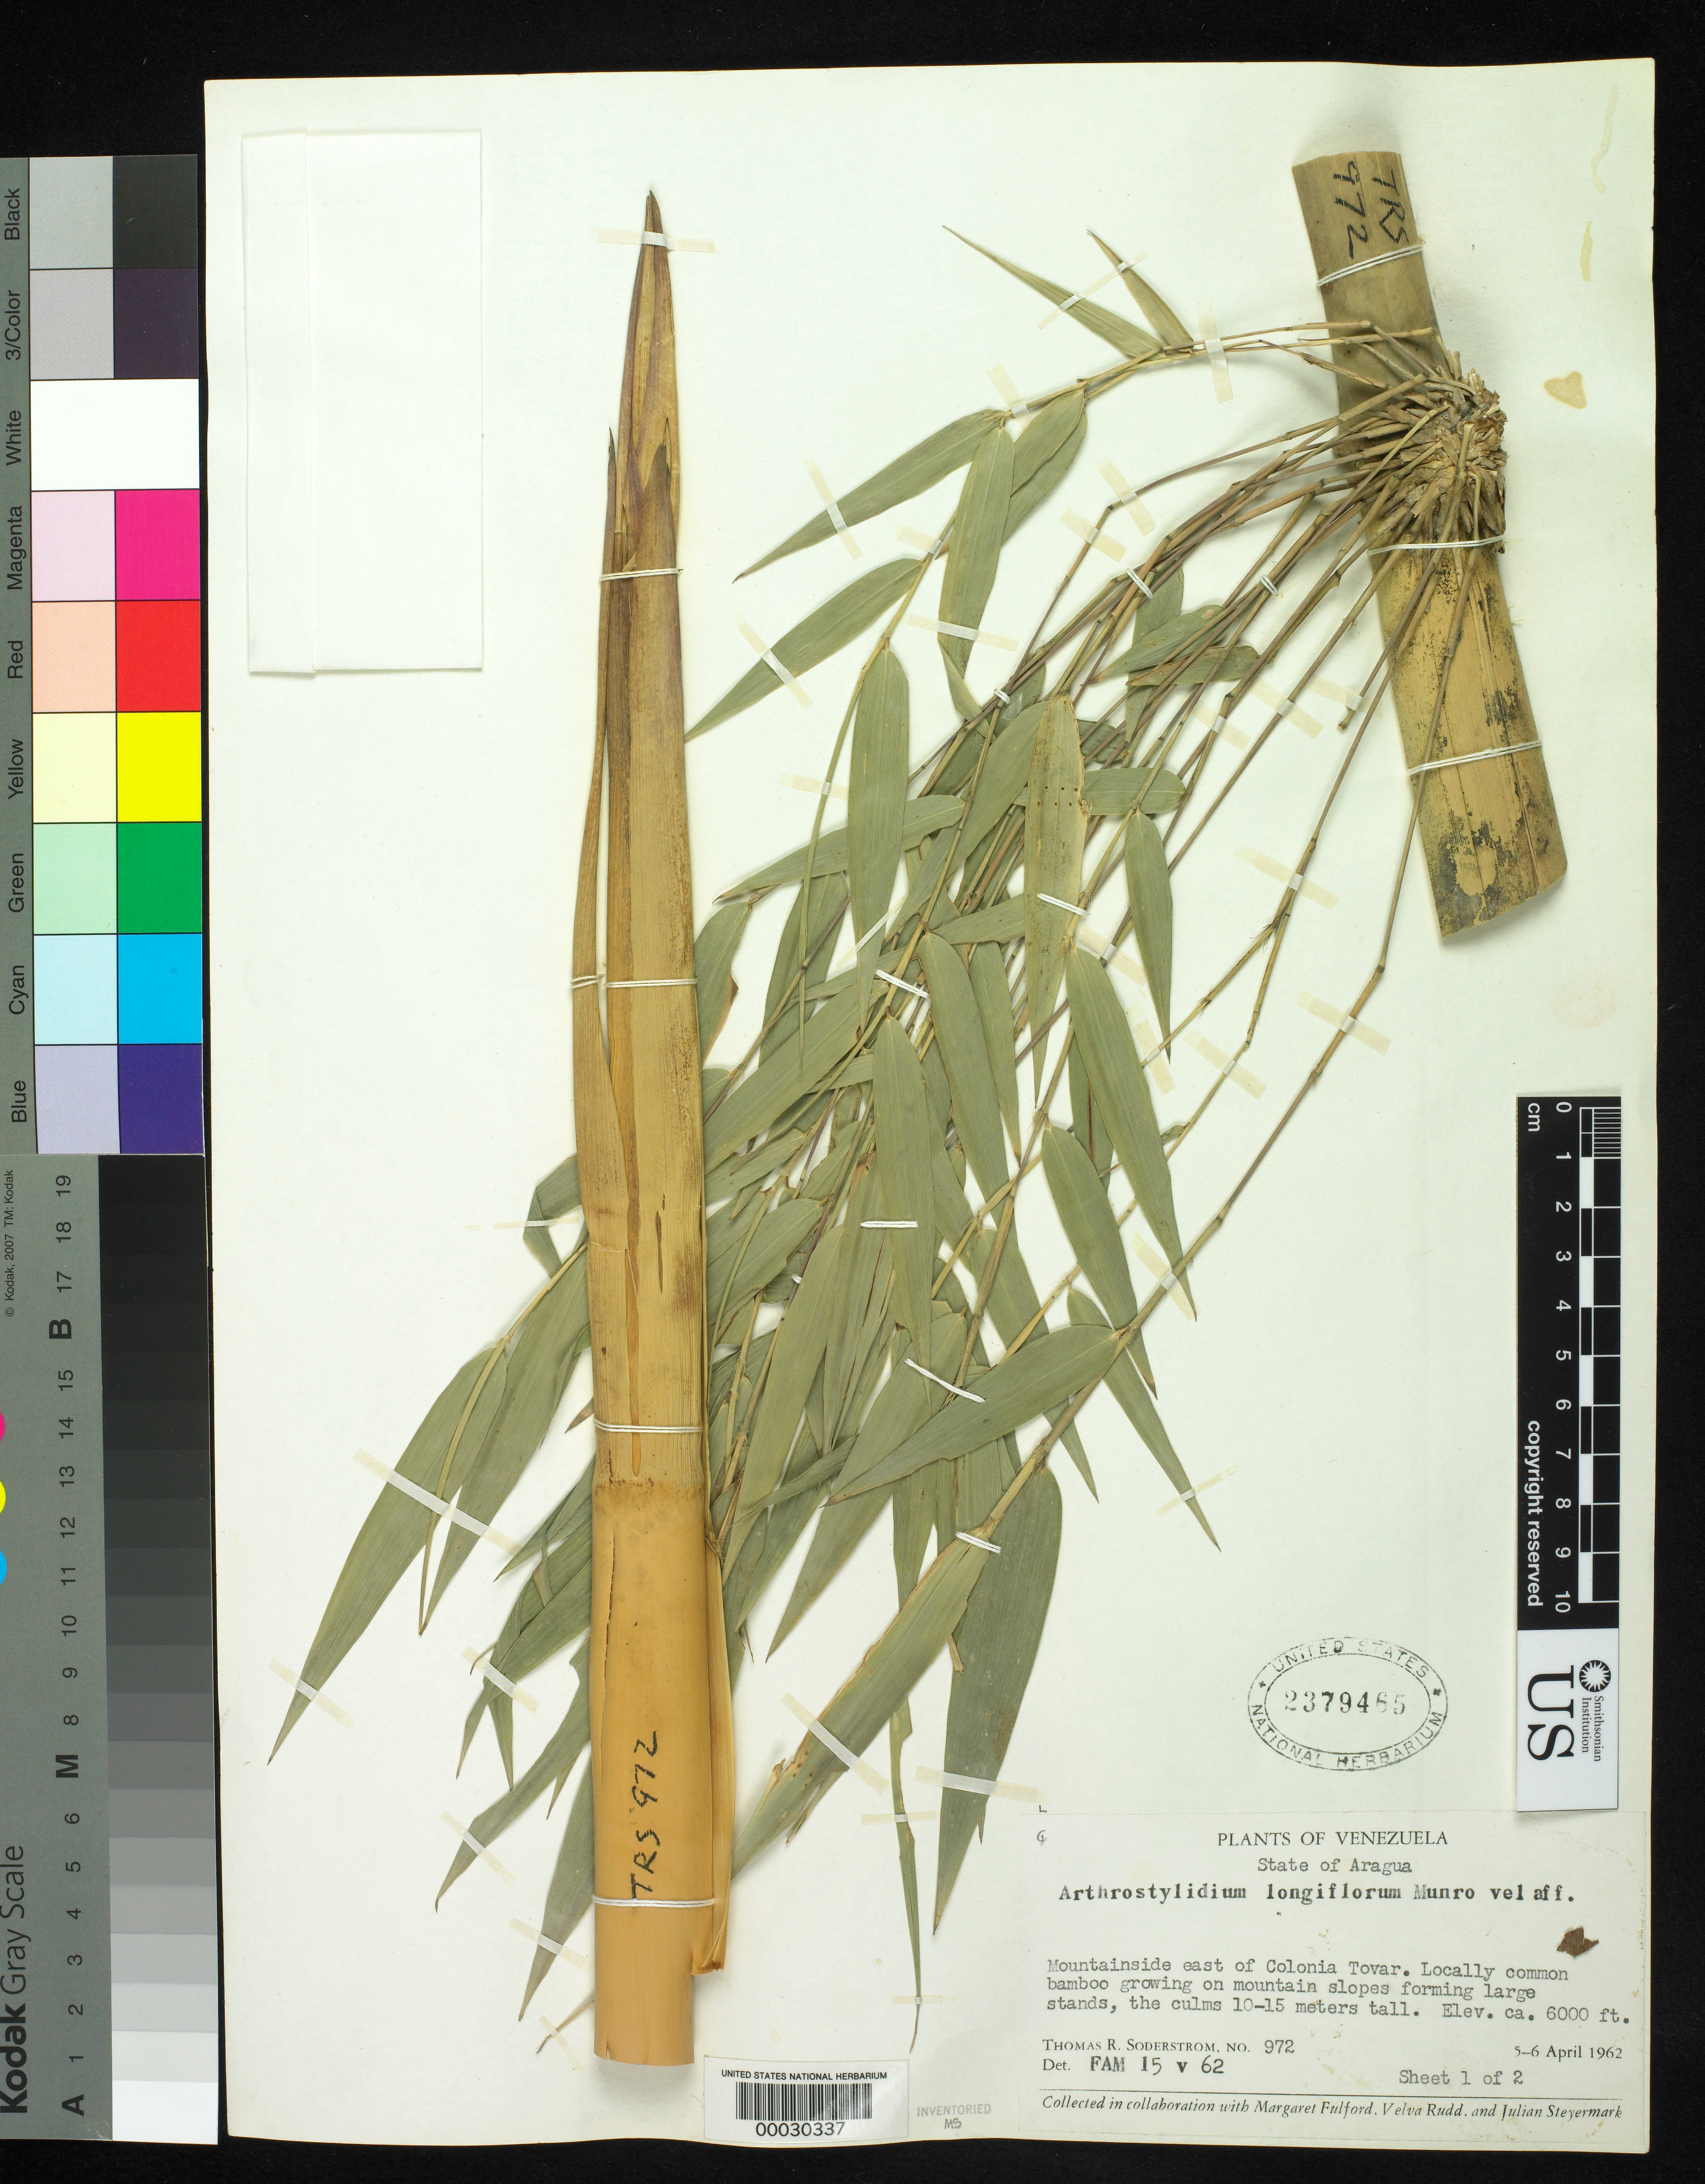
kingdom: Plantae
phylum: Tracheophyta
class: Liliopsida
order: Poales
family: Poaceae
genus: Arthrostylidium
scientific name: Arthrostylidium longiflorum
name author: Munro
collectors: T. R. Soderstrom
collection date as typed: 06 Apr 1962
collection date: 1962-04-06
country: Venezuela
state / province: Aragua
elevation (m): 1830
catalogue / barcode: US 2379465